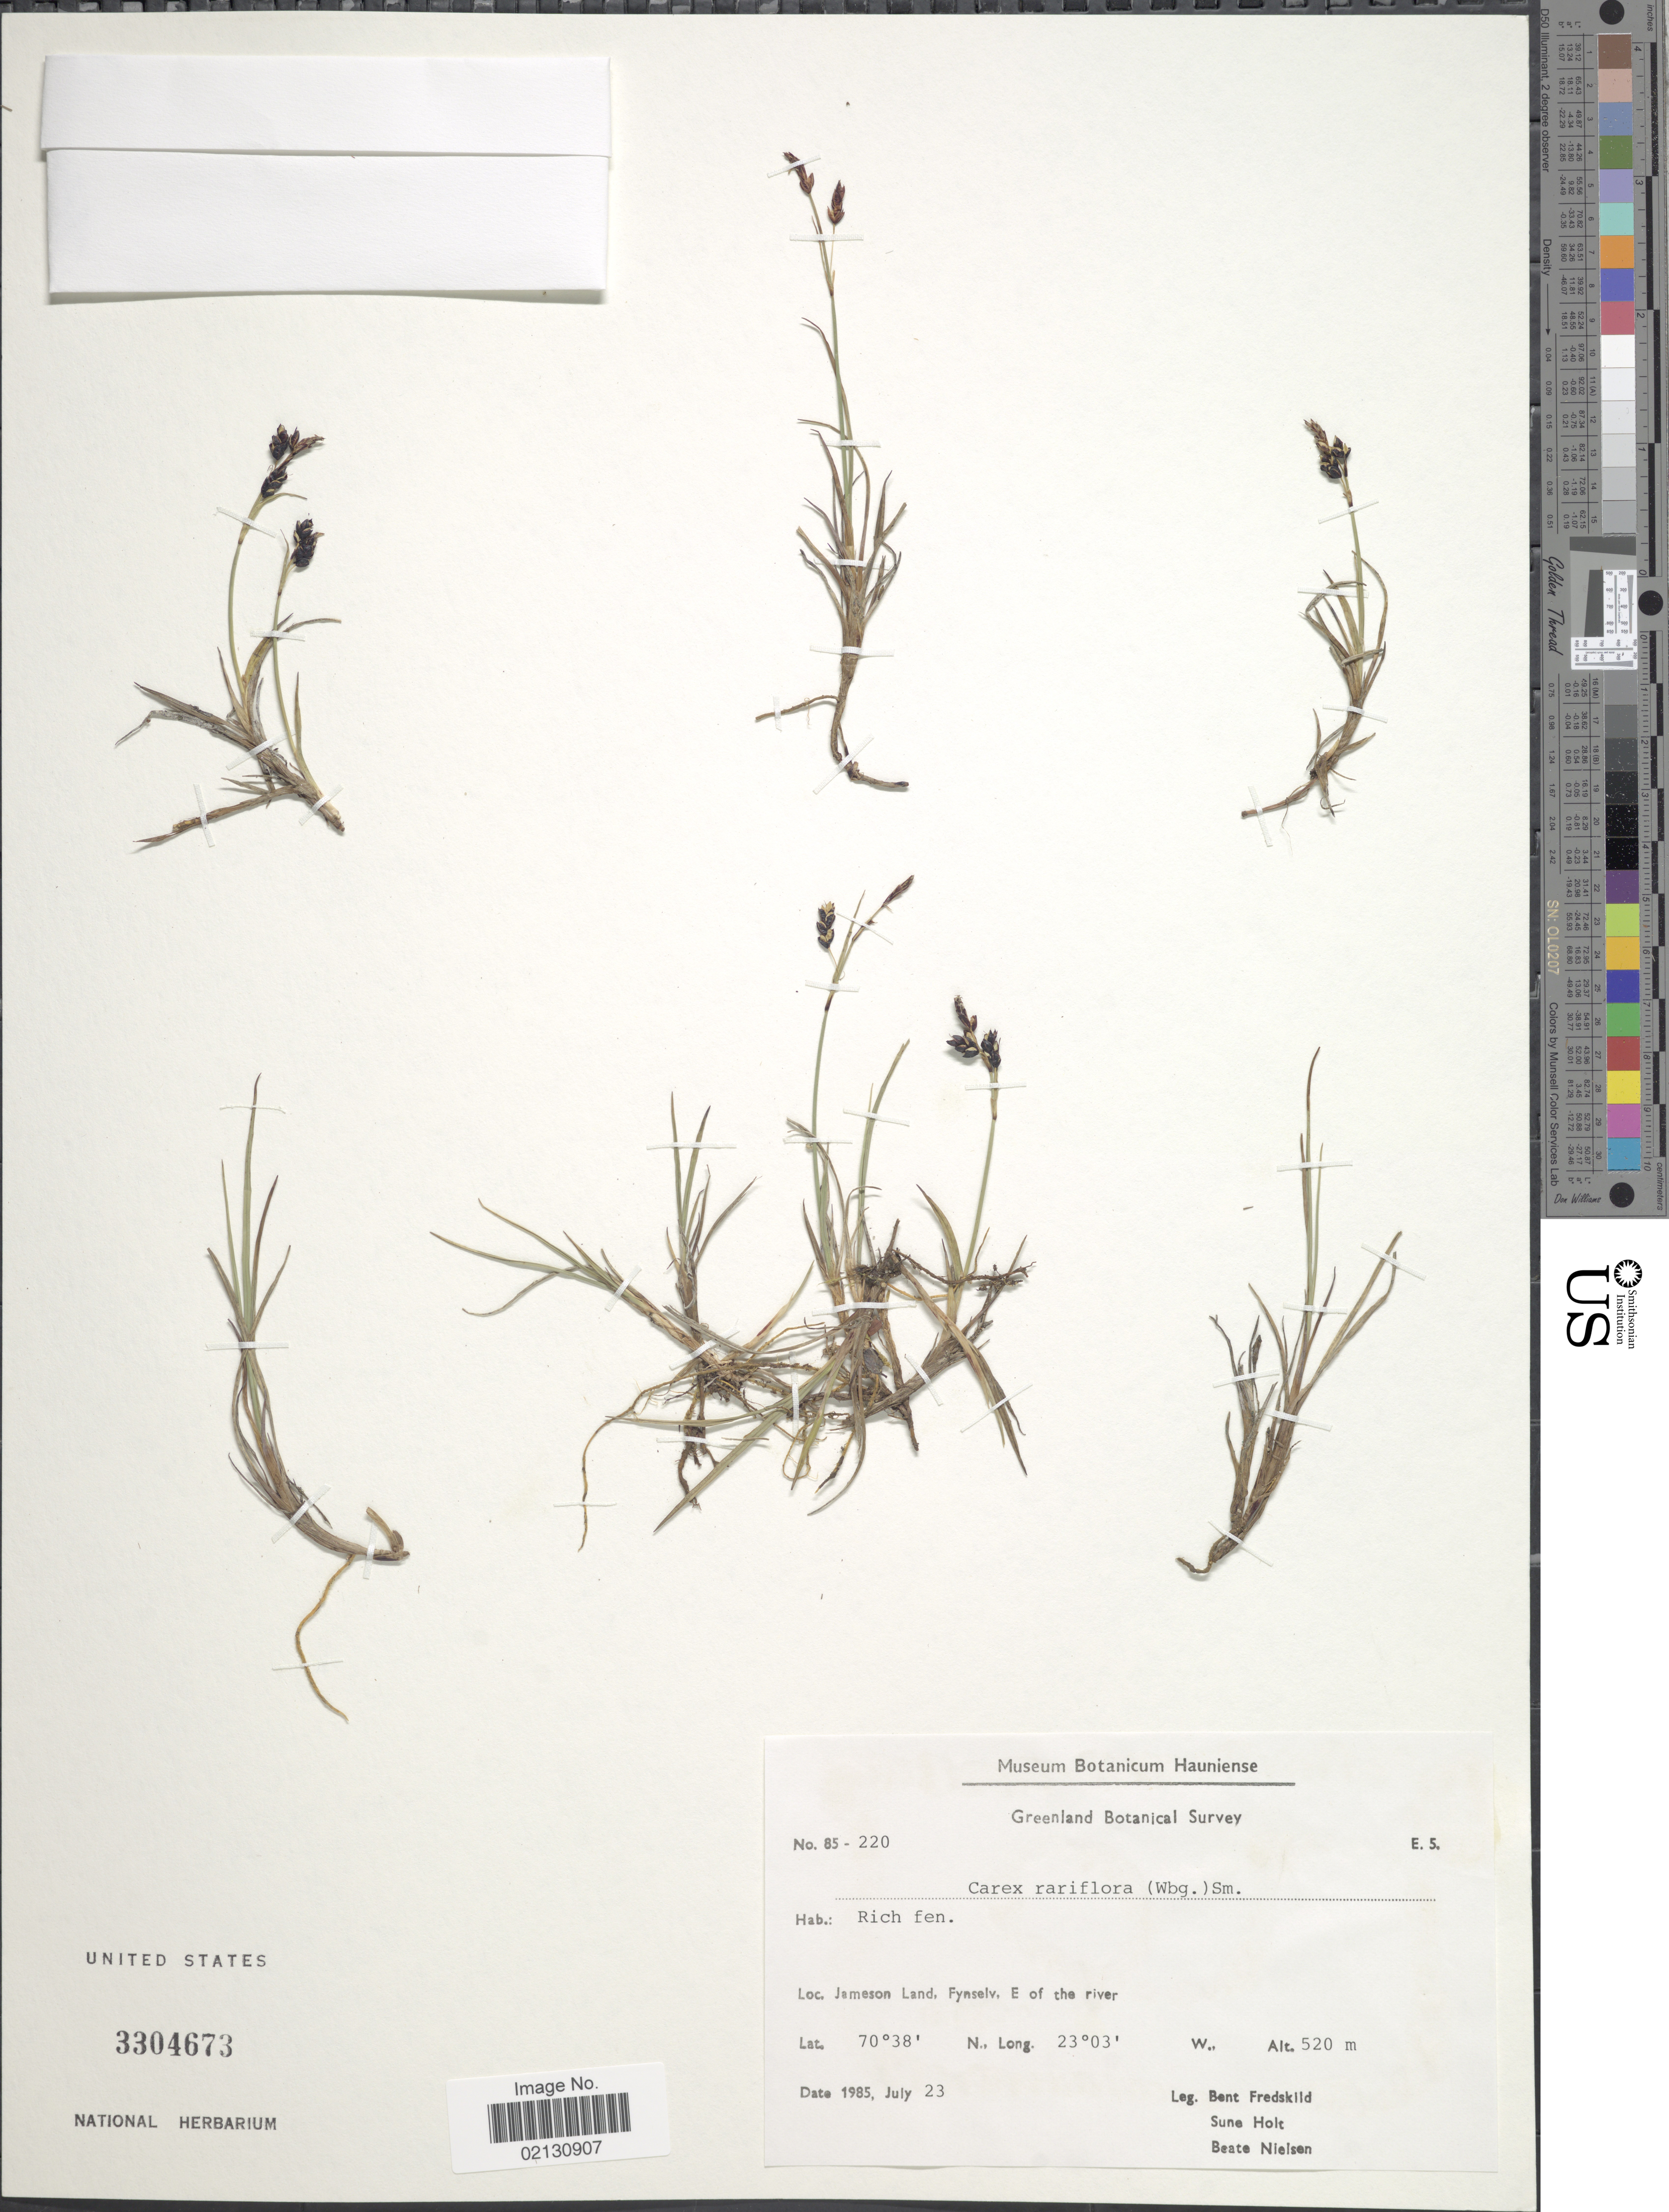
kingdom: Plantae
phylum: Tracheophyta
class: Liliopsida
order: Poales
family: Cyperaceae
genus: Carex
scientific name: Carex rariflora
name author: (Wahlenb.) Sm.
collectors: B. Fredskild, S. Holt & B. Nielsen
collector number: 85 - 220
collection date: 1985-07-23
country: Greenland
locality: Jameson Land, Fynselv, E of the river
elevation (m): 520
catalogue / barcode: US 3304673